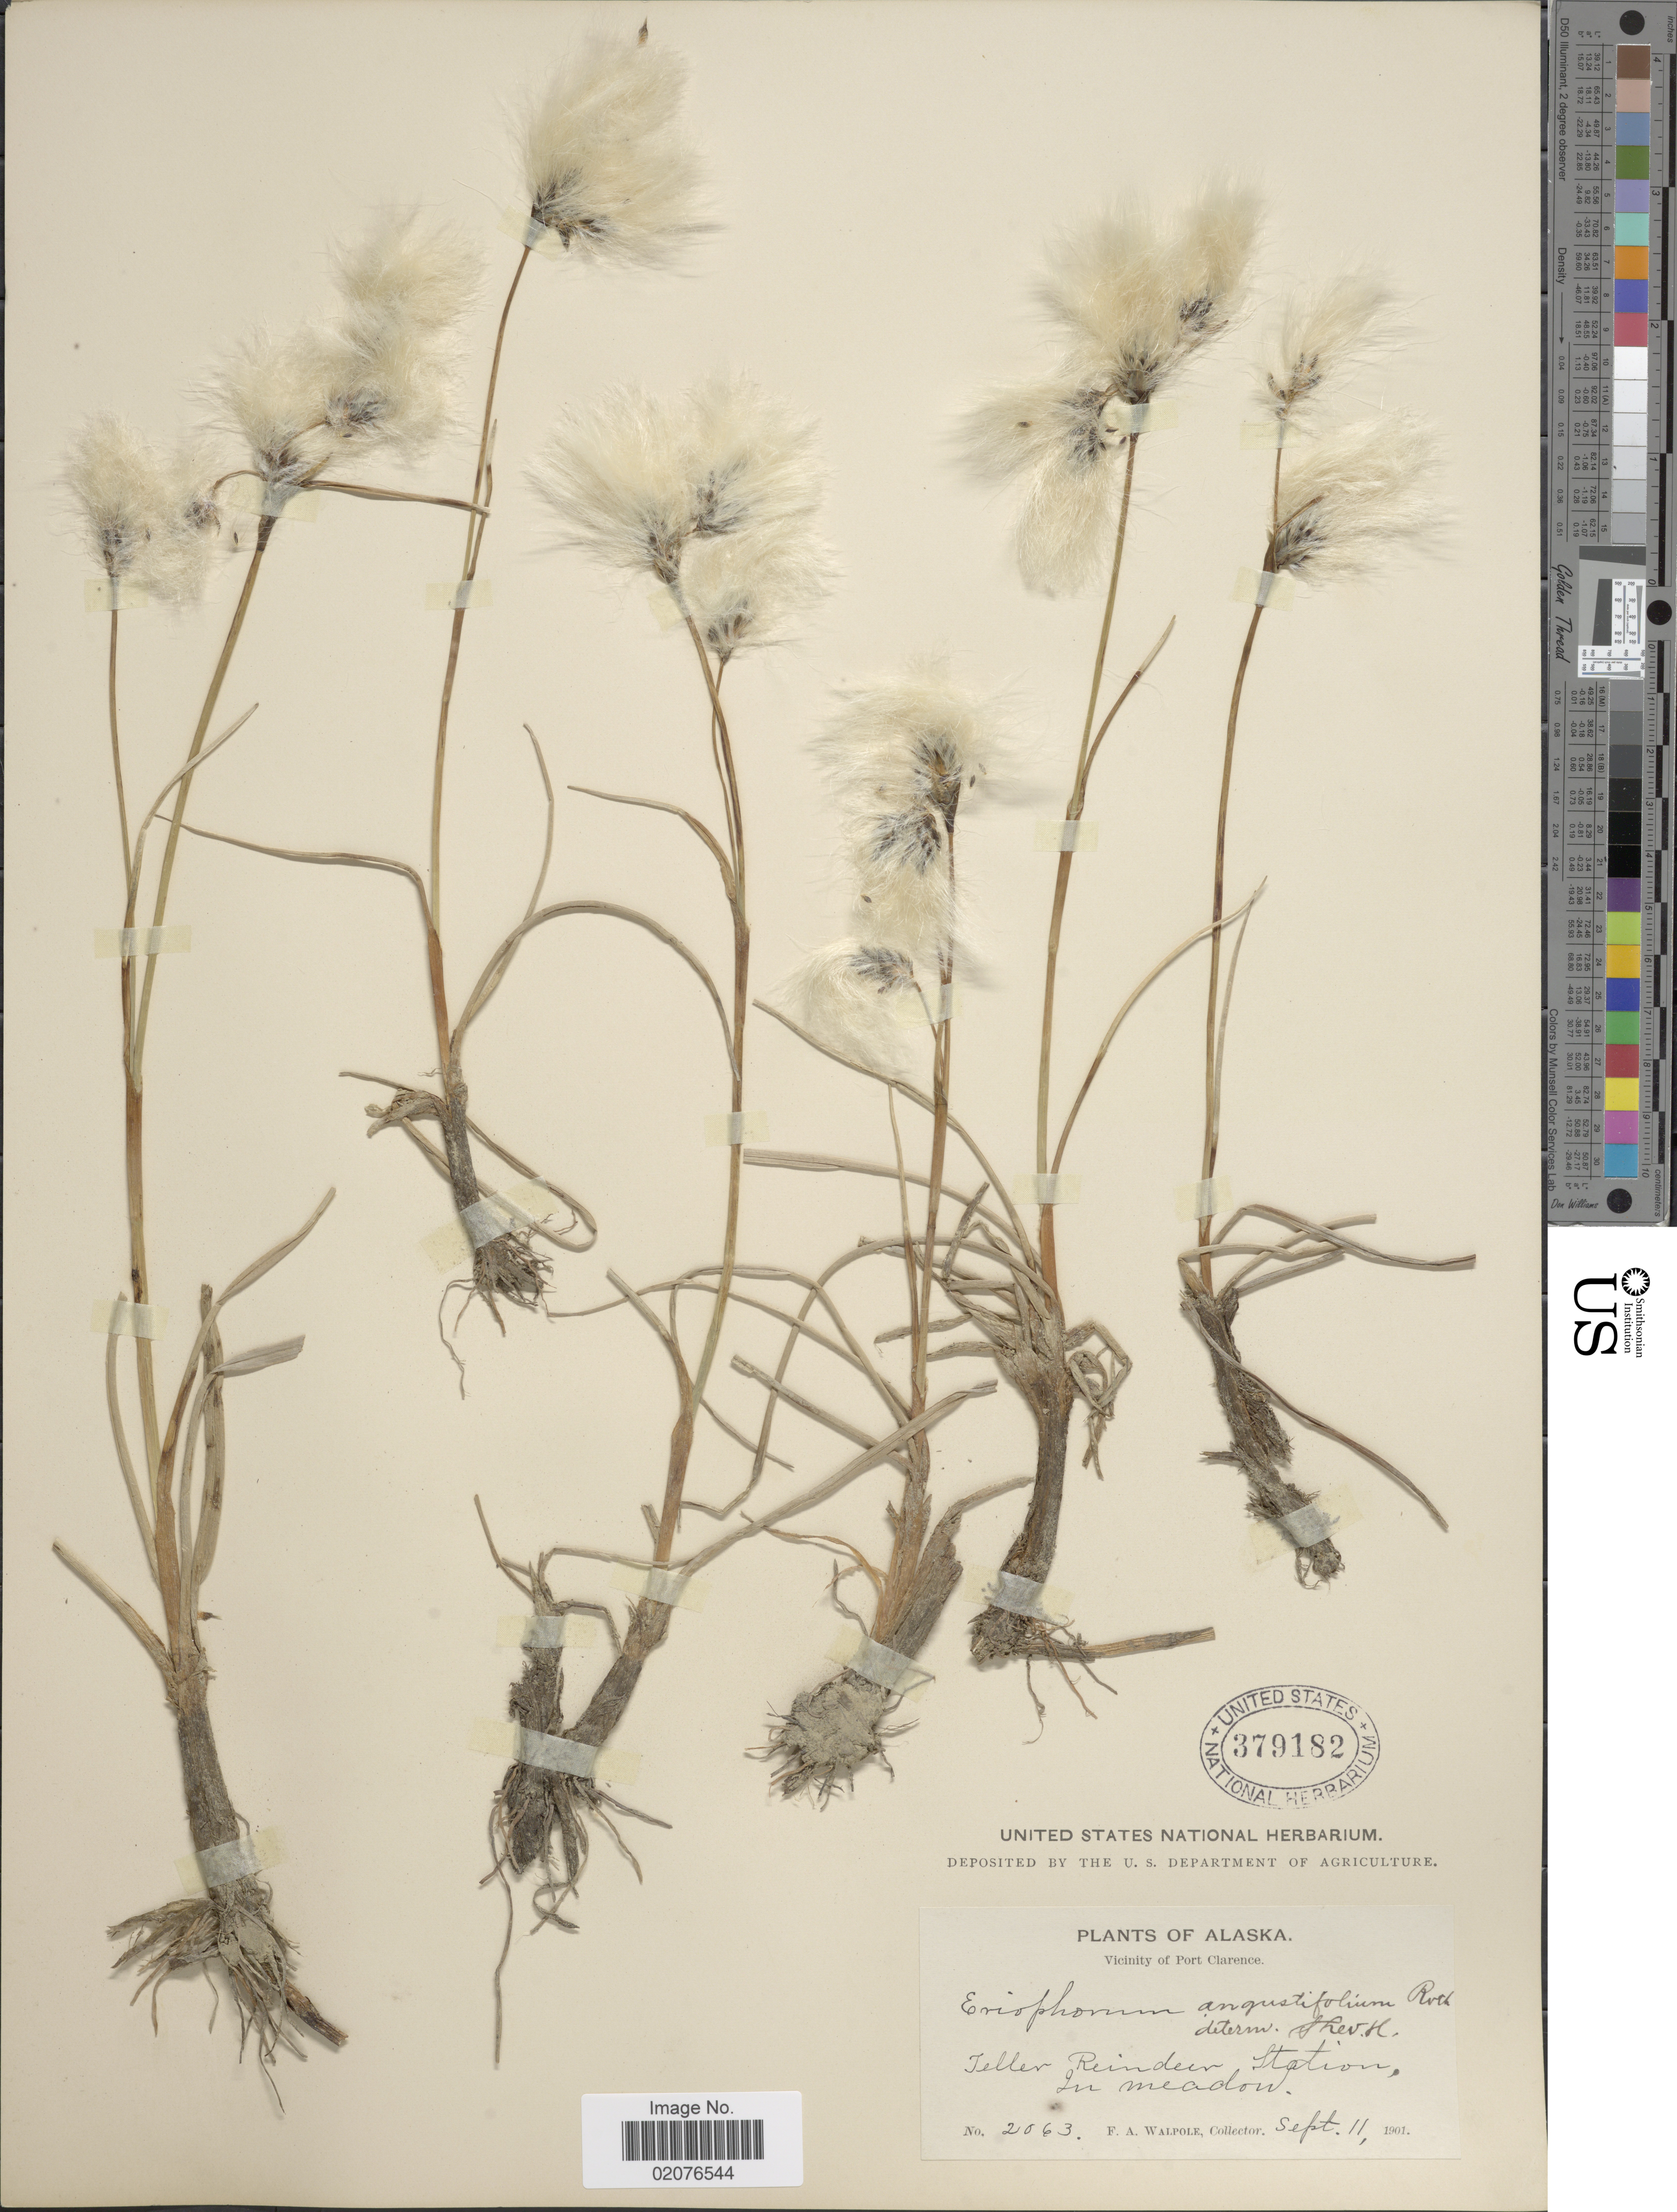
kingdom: Plantae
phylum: Tracheophyta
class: Liliopsida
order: Poales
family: Cyperaceae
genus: Eriophorum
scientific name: Eriophorum angustifolium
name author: Honck.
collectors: F. Walpole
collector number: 2063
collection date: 1901-09-11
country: United States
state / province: Alaska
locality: Vicinity of Port Clarence, Teller Reinder Station, In meadow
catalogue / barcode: US 379182